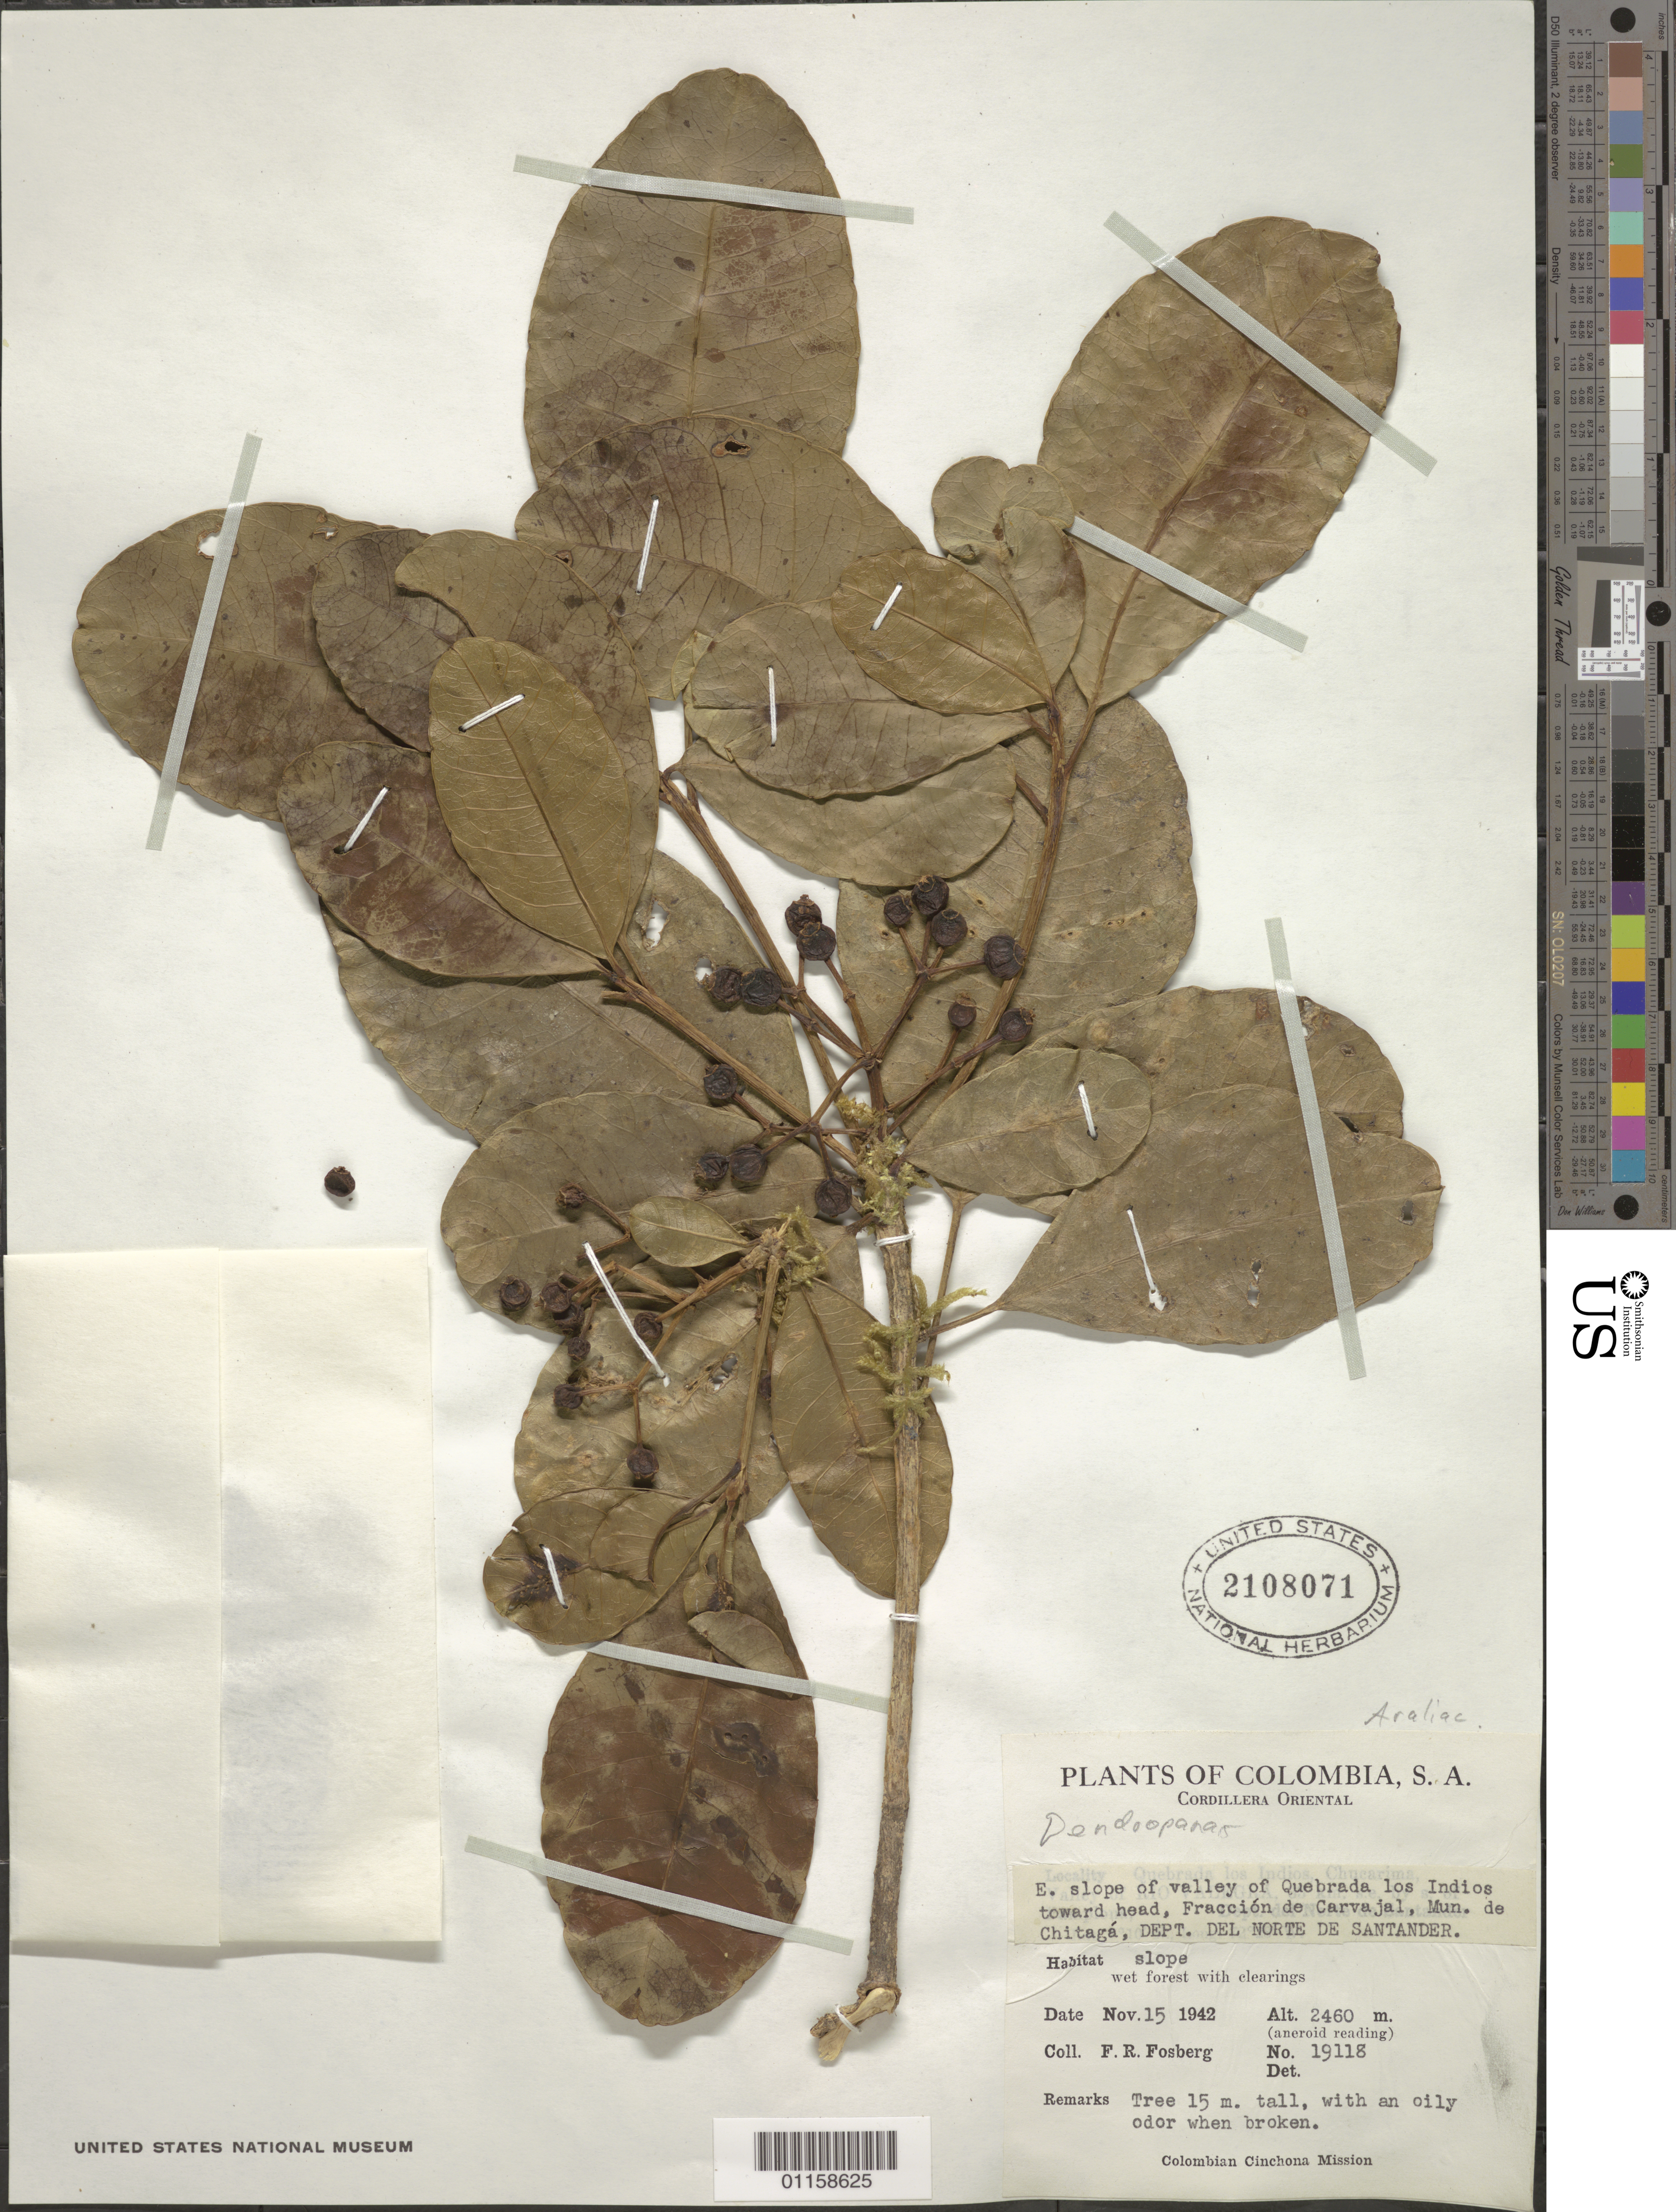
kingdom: Plantae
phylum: Tracheophyta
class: Magnoliopsida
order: Apiales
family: Araliaceae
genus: Dendropanax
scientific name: Dendropanax sp.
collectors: F. R. Fosberg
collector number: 19118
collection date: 1942-11-15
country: Colombia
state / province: Norte de Santander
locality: E slope of valley of Quebrada los Indios toward head, Fraccion de Carvajal. Mun de Chitaga.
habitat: Tree, in wet forest.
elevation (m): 2460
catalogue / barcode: US 2108071